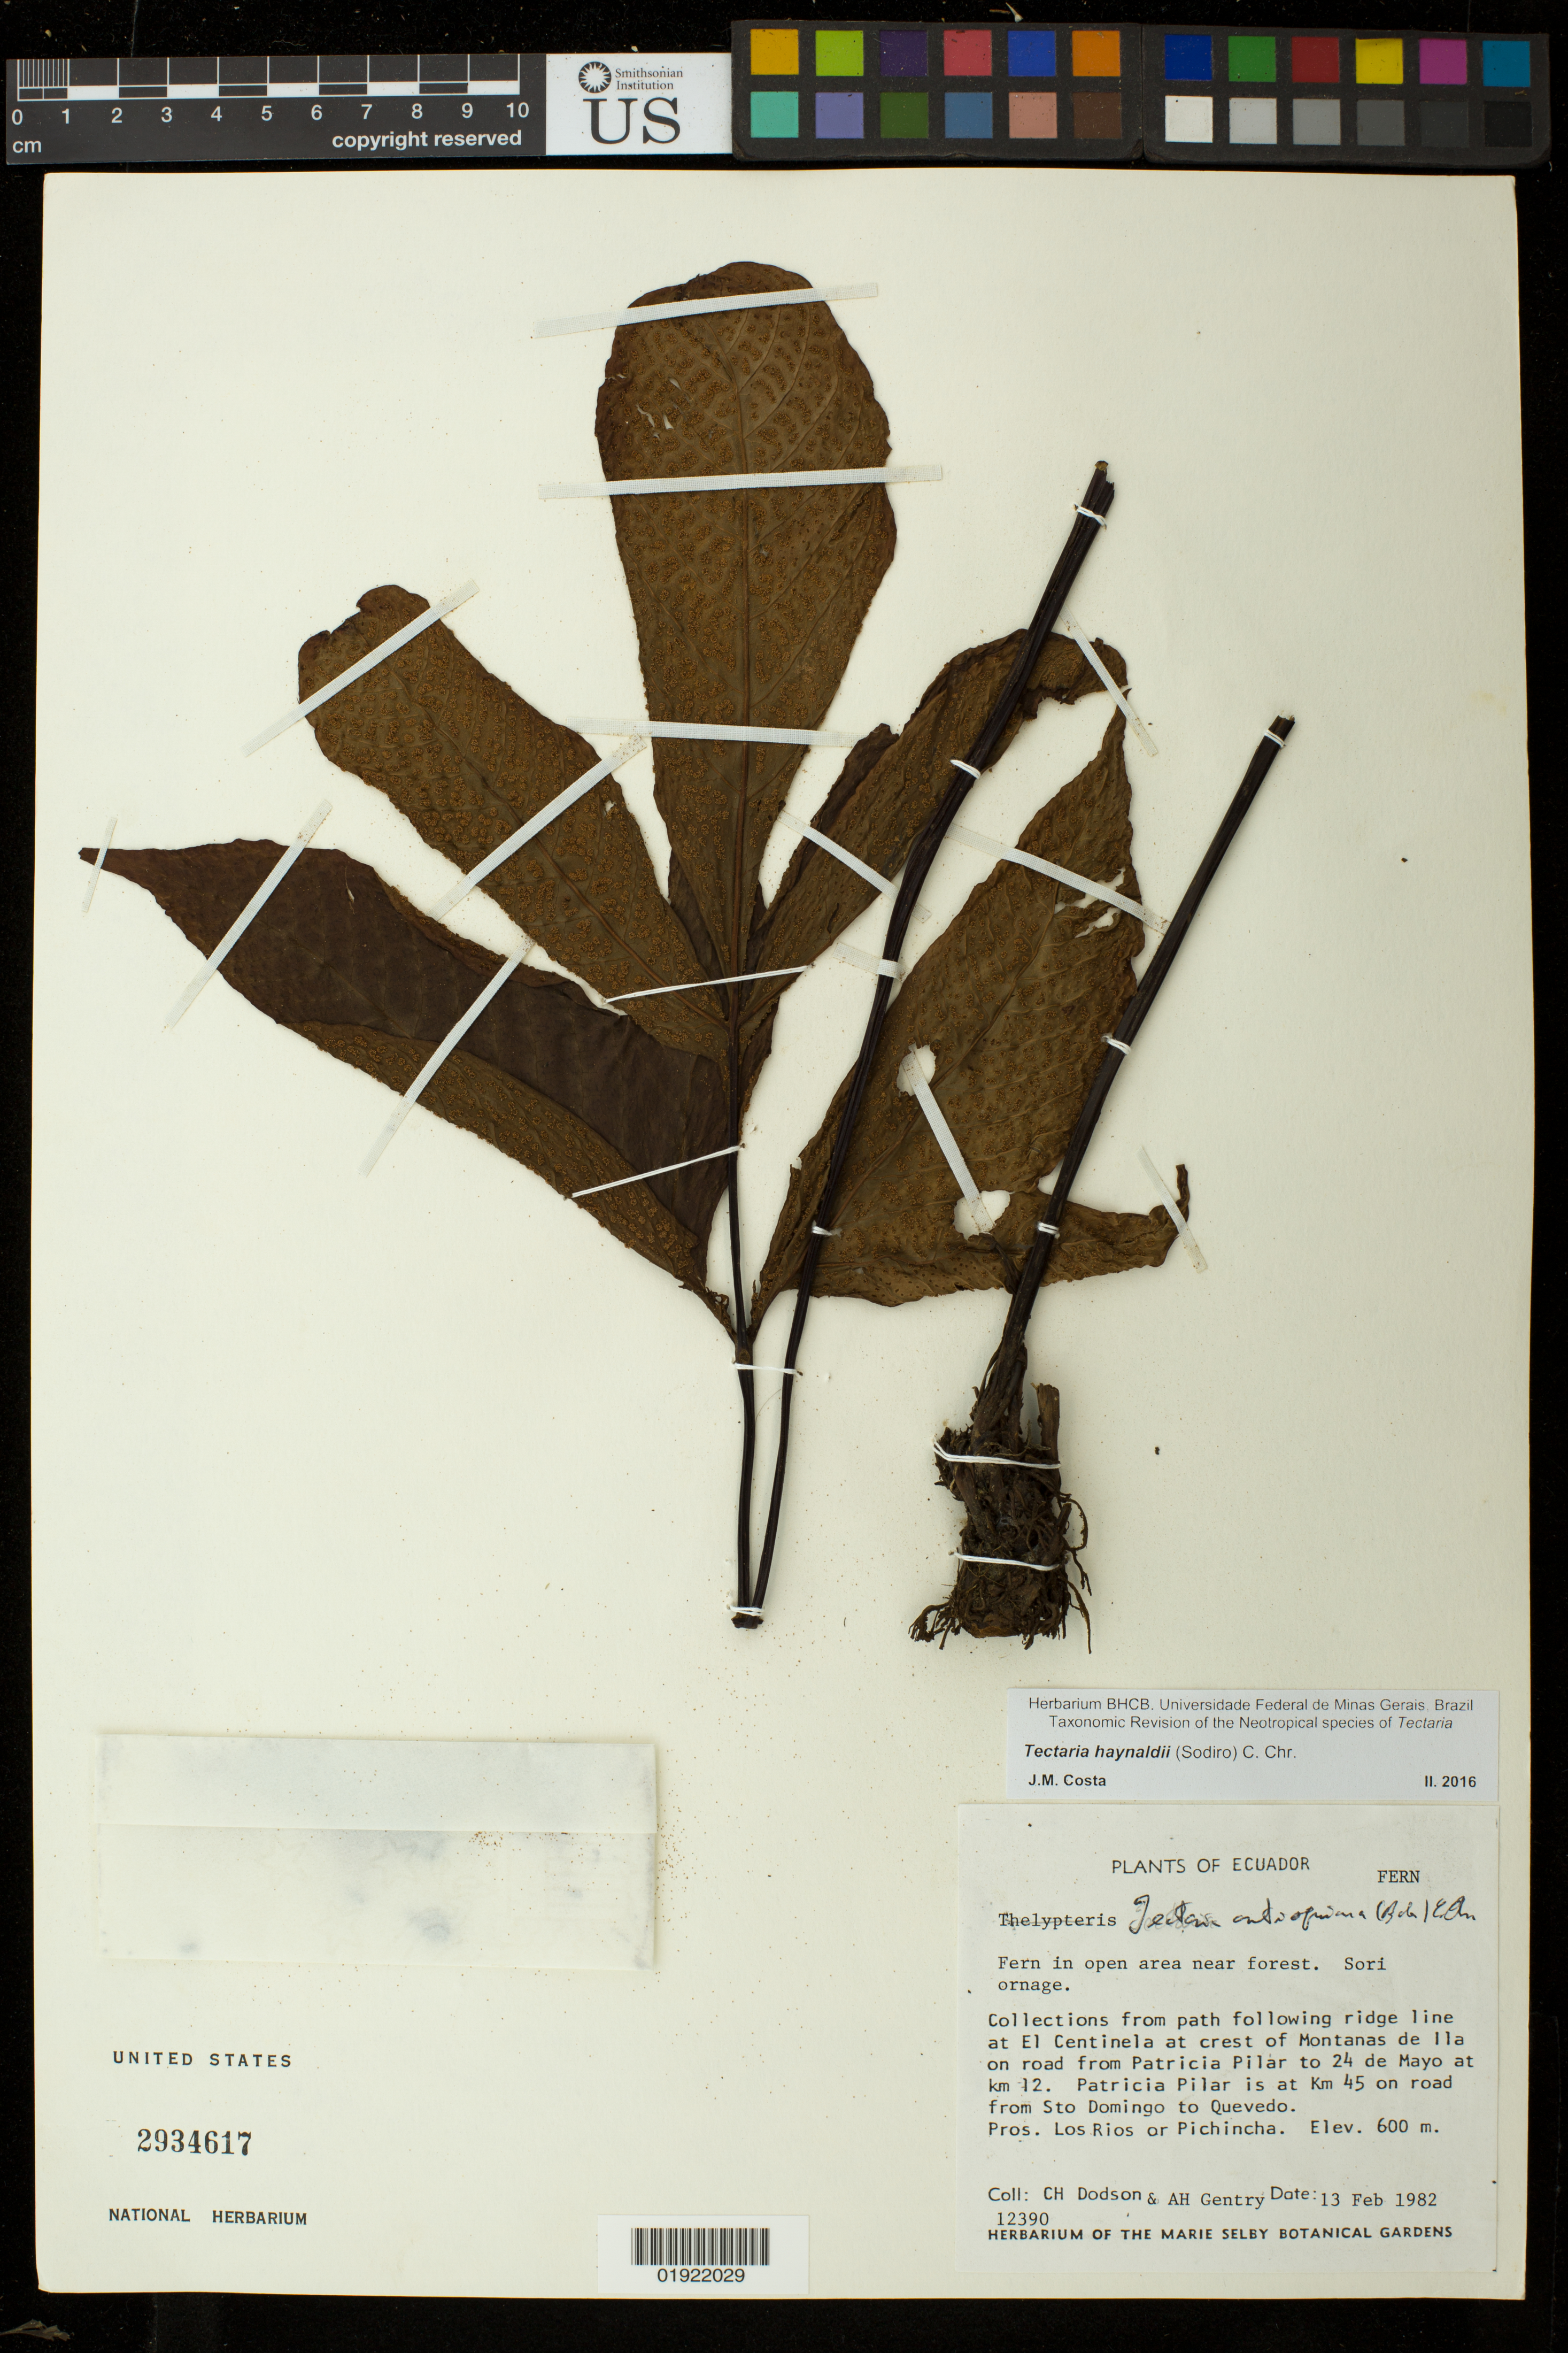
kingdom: Plantae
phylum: Tracheophyta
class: Polypodiopsida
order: Polypodiales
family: Tectariaceae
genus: Tectaria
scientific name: Tectaria haynaldii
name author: (Sodiro) C. Chr.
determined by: Costa, J. M.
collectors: C. H. Dodson & A. H. Gentry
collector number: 12390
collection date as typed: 13 Feb 1982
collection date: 1982-02-13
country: Ecuador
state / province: Pichincha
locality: path following ridge line at El Centinela at crest of Montanas de Ila on road from Patricia Pilar to 24 de Mayo at km 12. Patricia Pilar is at km 45 on road from Sto. Domingo to Quevedo. Pros. Los Rios or Pichincha.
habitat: open area near forest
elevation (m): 600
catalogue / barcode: US 2934617